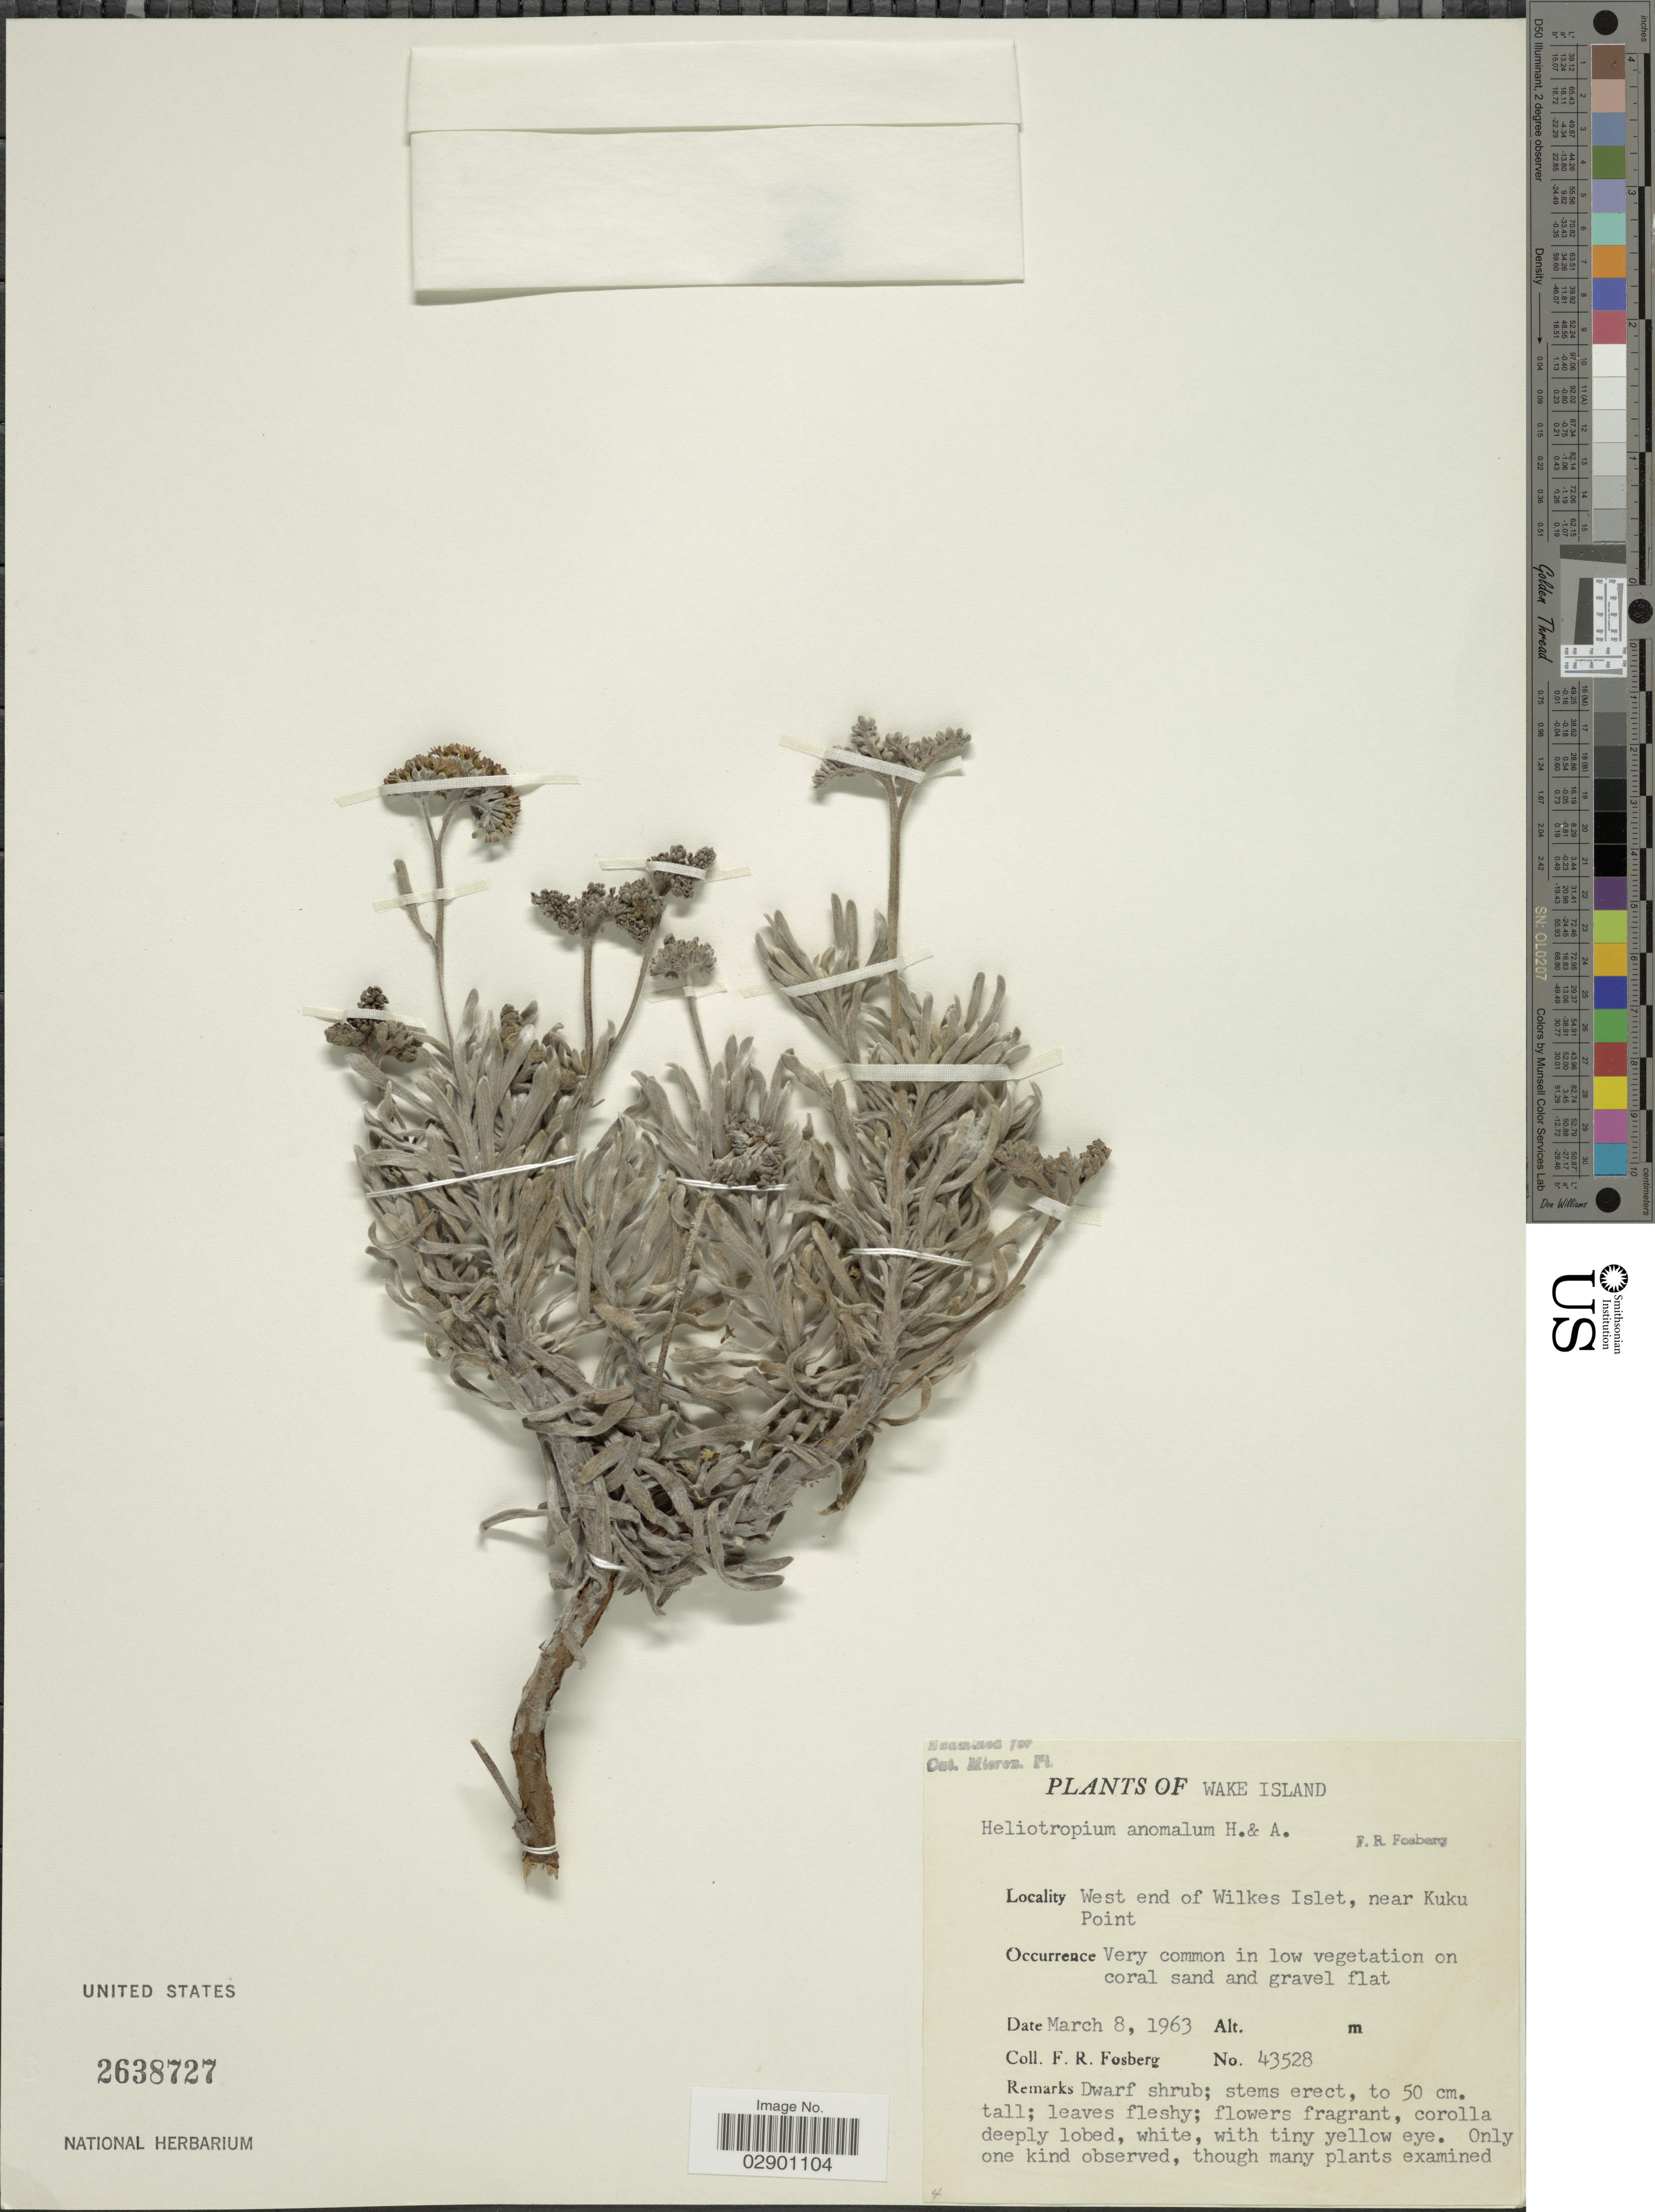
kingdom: Plantae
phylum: Tracheophyta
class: Magnoliopsida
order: Boraginales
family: Heliotropiaceae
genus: Heliotropium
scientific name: Heliotropium anomalum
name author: Hook. & Arn.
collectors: F. R. Fosberg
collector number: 43528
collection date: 1963-03-08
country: U.S. Administered Pacific Islands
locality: Wake Island. West end of Wilkes Islet, near Kuku Point.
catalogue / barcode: US 2638727